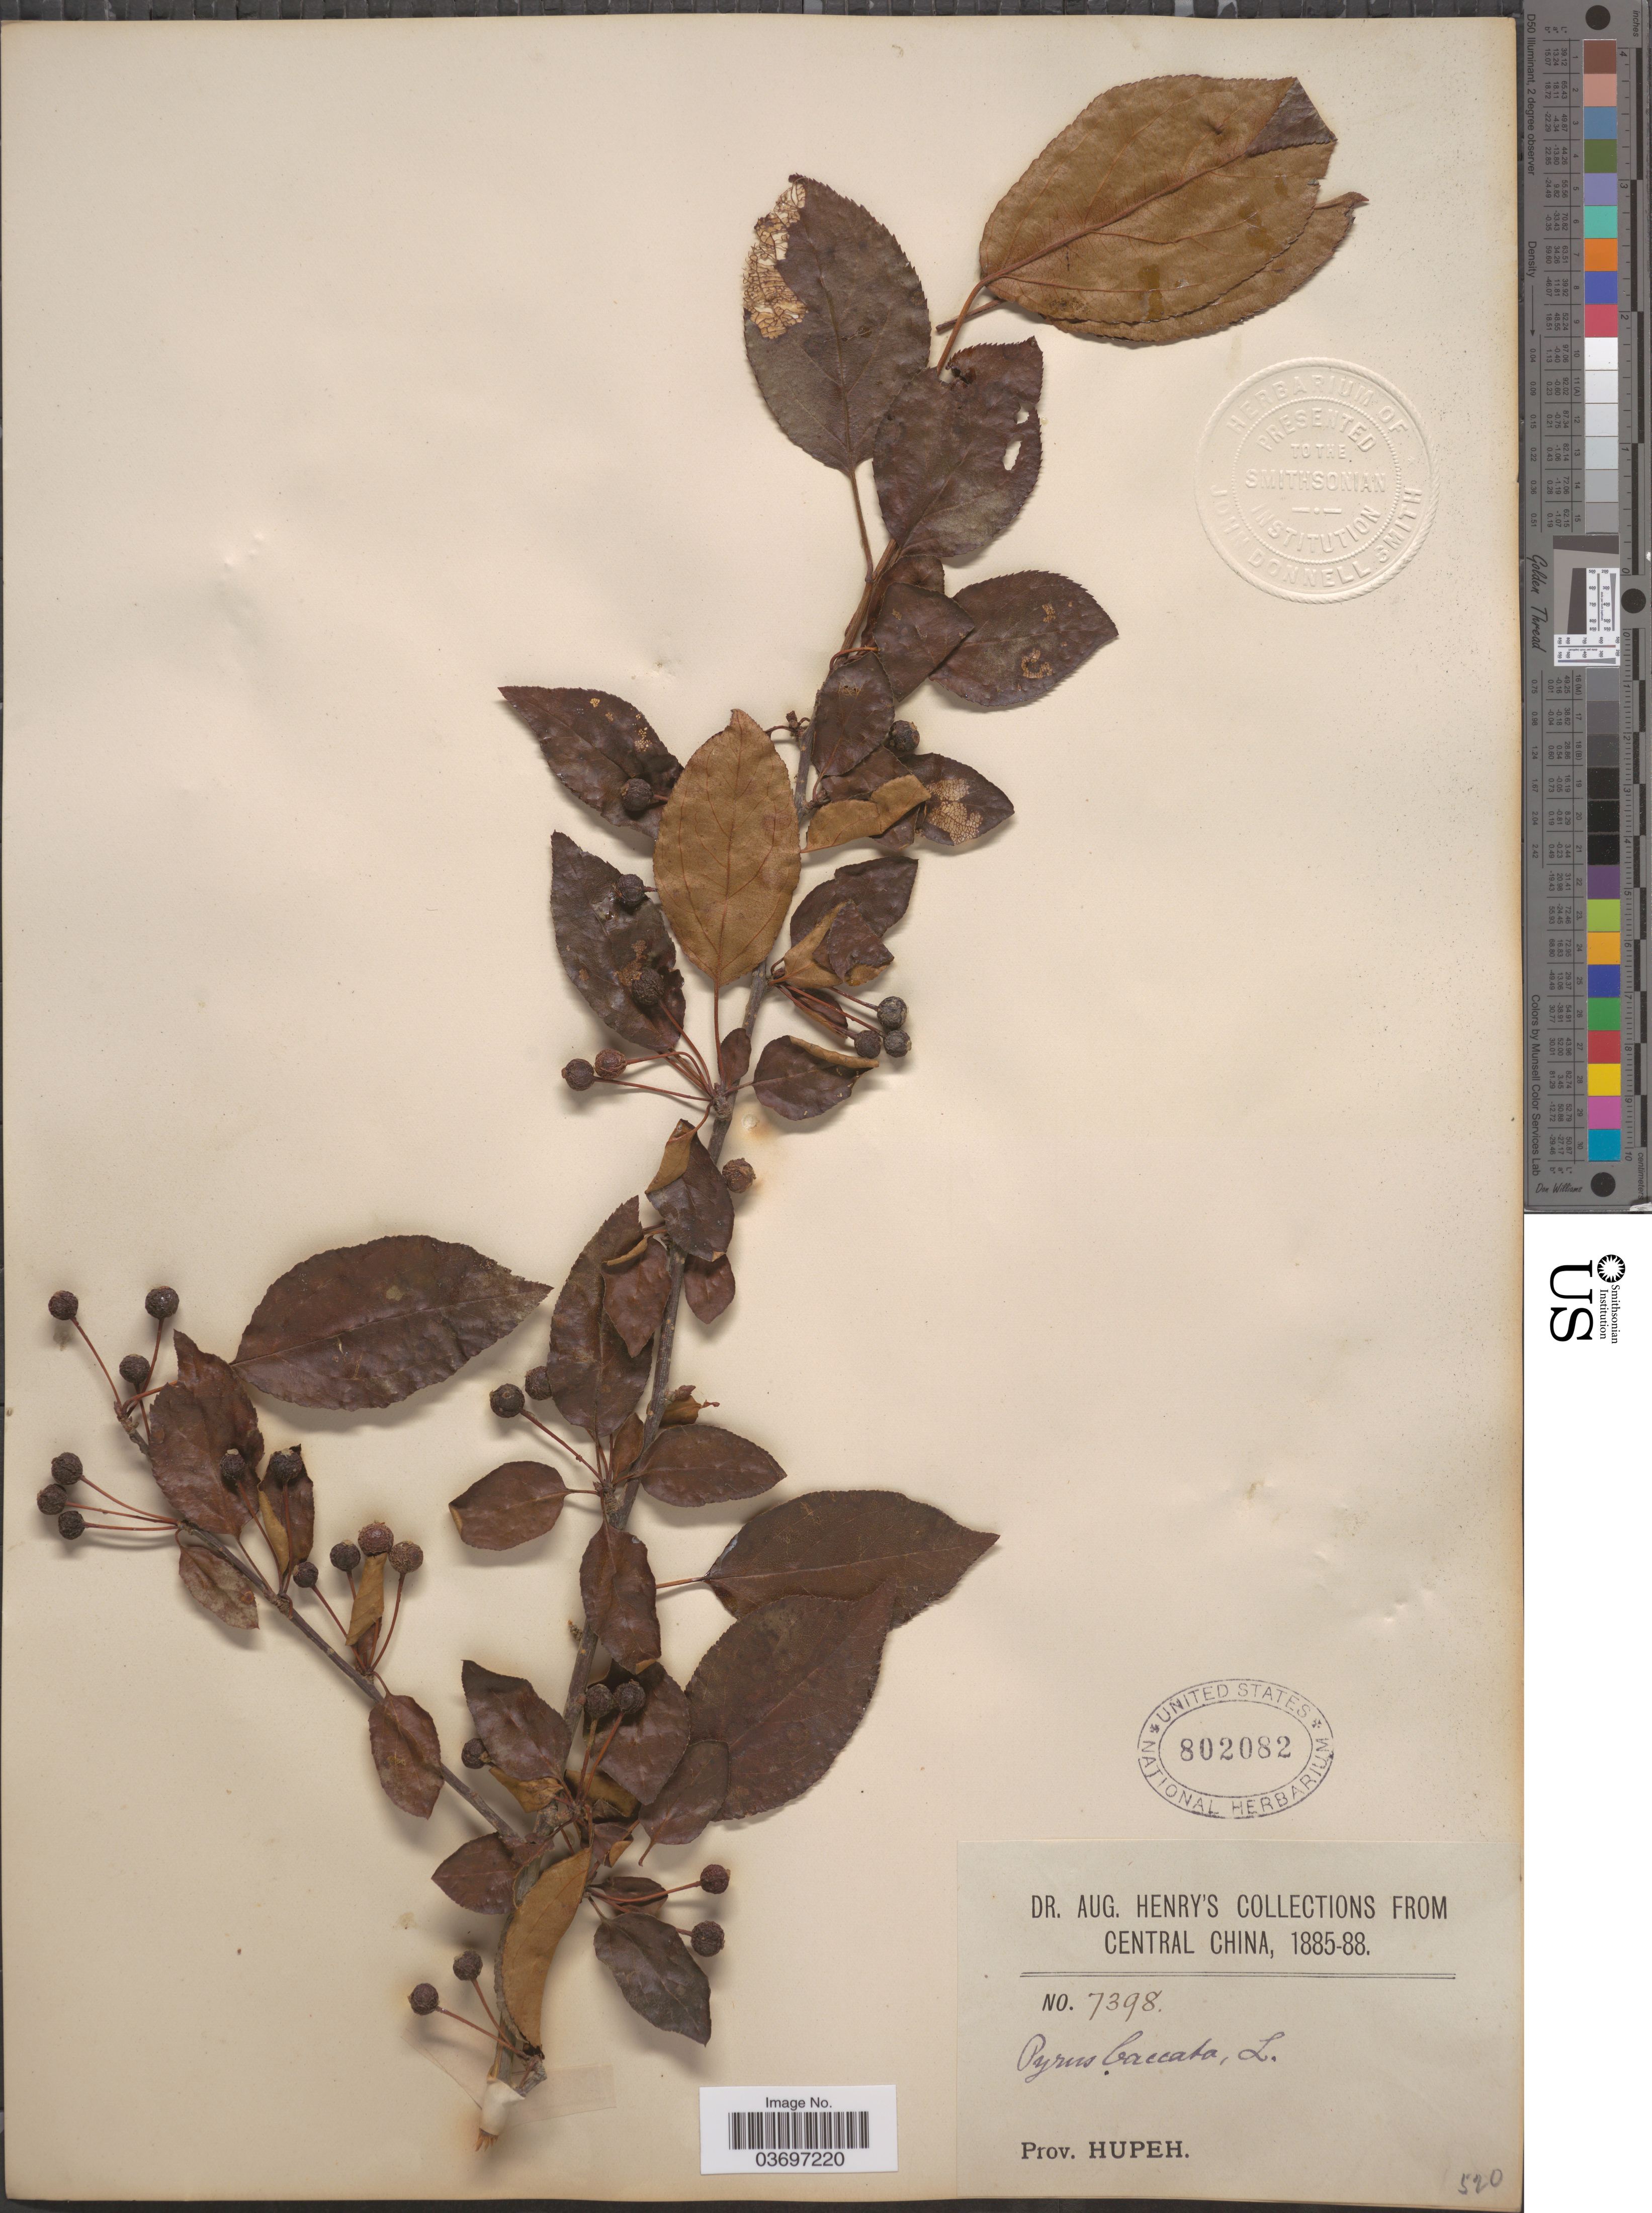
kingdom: Plantae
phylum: Tracheophyta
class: Magnoliopsida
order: Rosales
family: Rosaceae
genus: Malus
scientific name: Malus baccata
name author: (L.) Borkh.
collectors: A. Henry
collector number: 7398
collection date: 1885/1888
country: China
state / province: Hubei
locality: Central China. Prov. Hupeh.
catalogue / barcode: US 802082